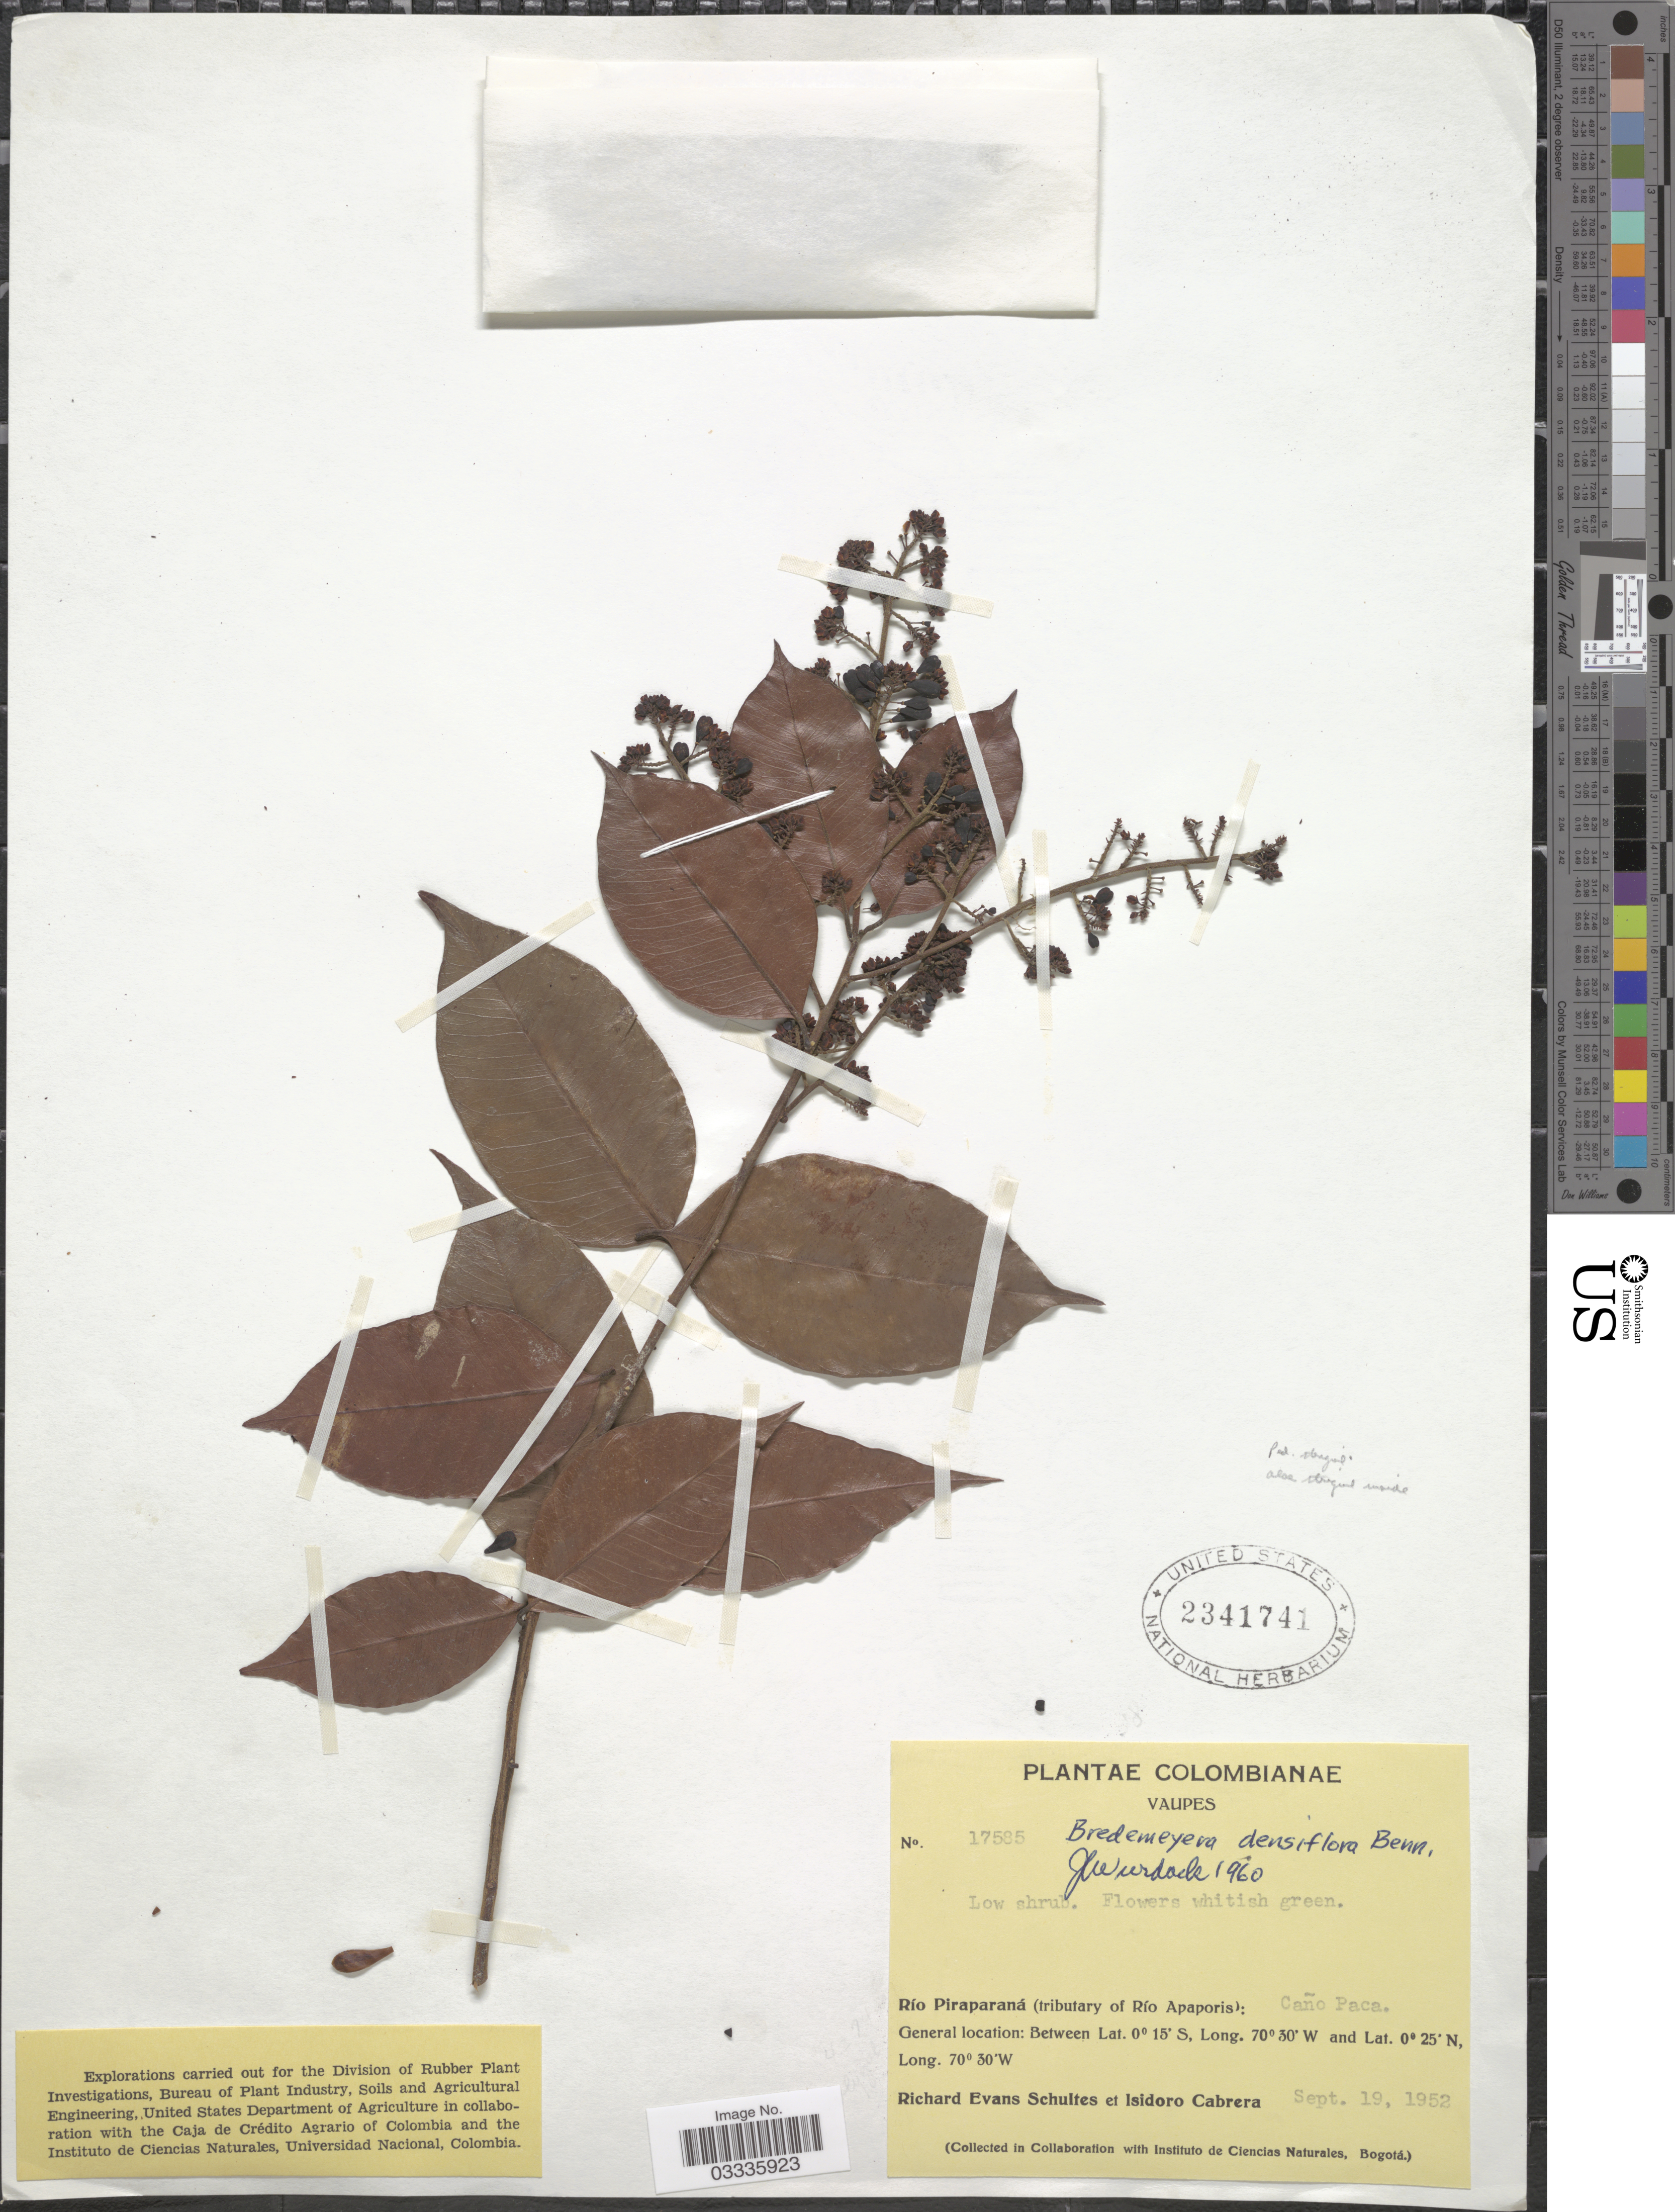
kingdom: Plantae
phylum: Tracheophyta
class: Magnoliopsida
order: Fabales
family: Polygalaceae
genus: Bredemeyera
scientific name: Bredemeyera densiflora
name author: A.W. Benn.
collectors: R. E. Schultes & I. Cabrera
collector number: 17585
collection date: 1952-09-19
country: Colombia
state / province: Vaupés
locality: Río Piraparaná (tributary of Río Apaporis): Caño Paca.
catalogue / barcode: US 2341741